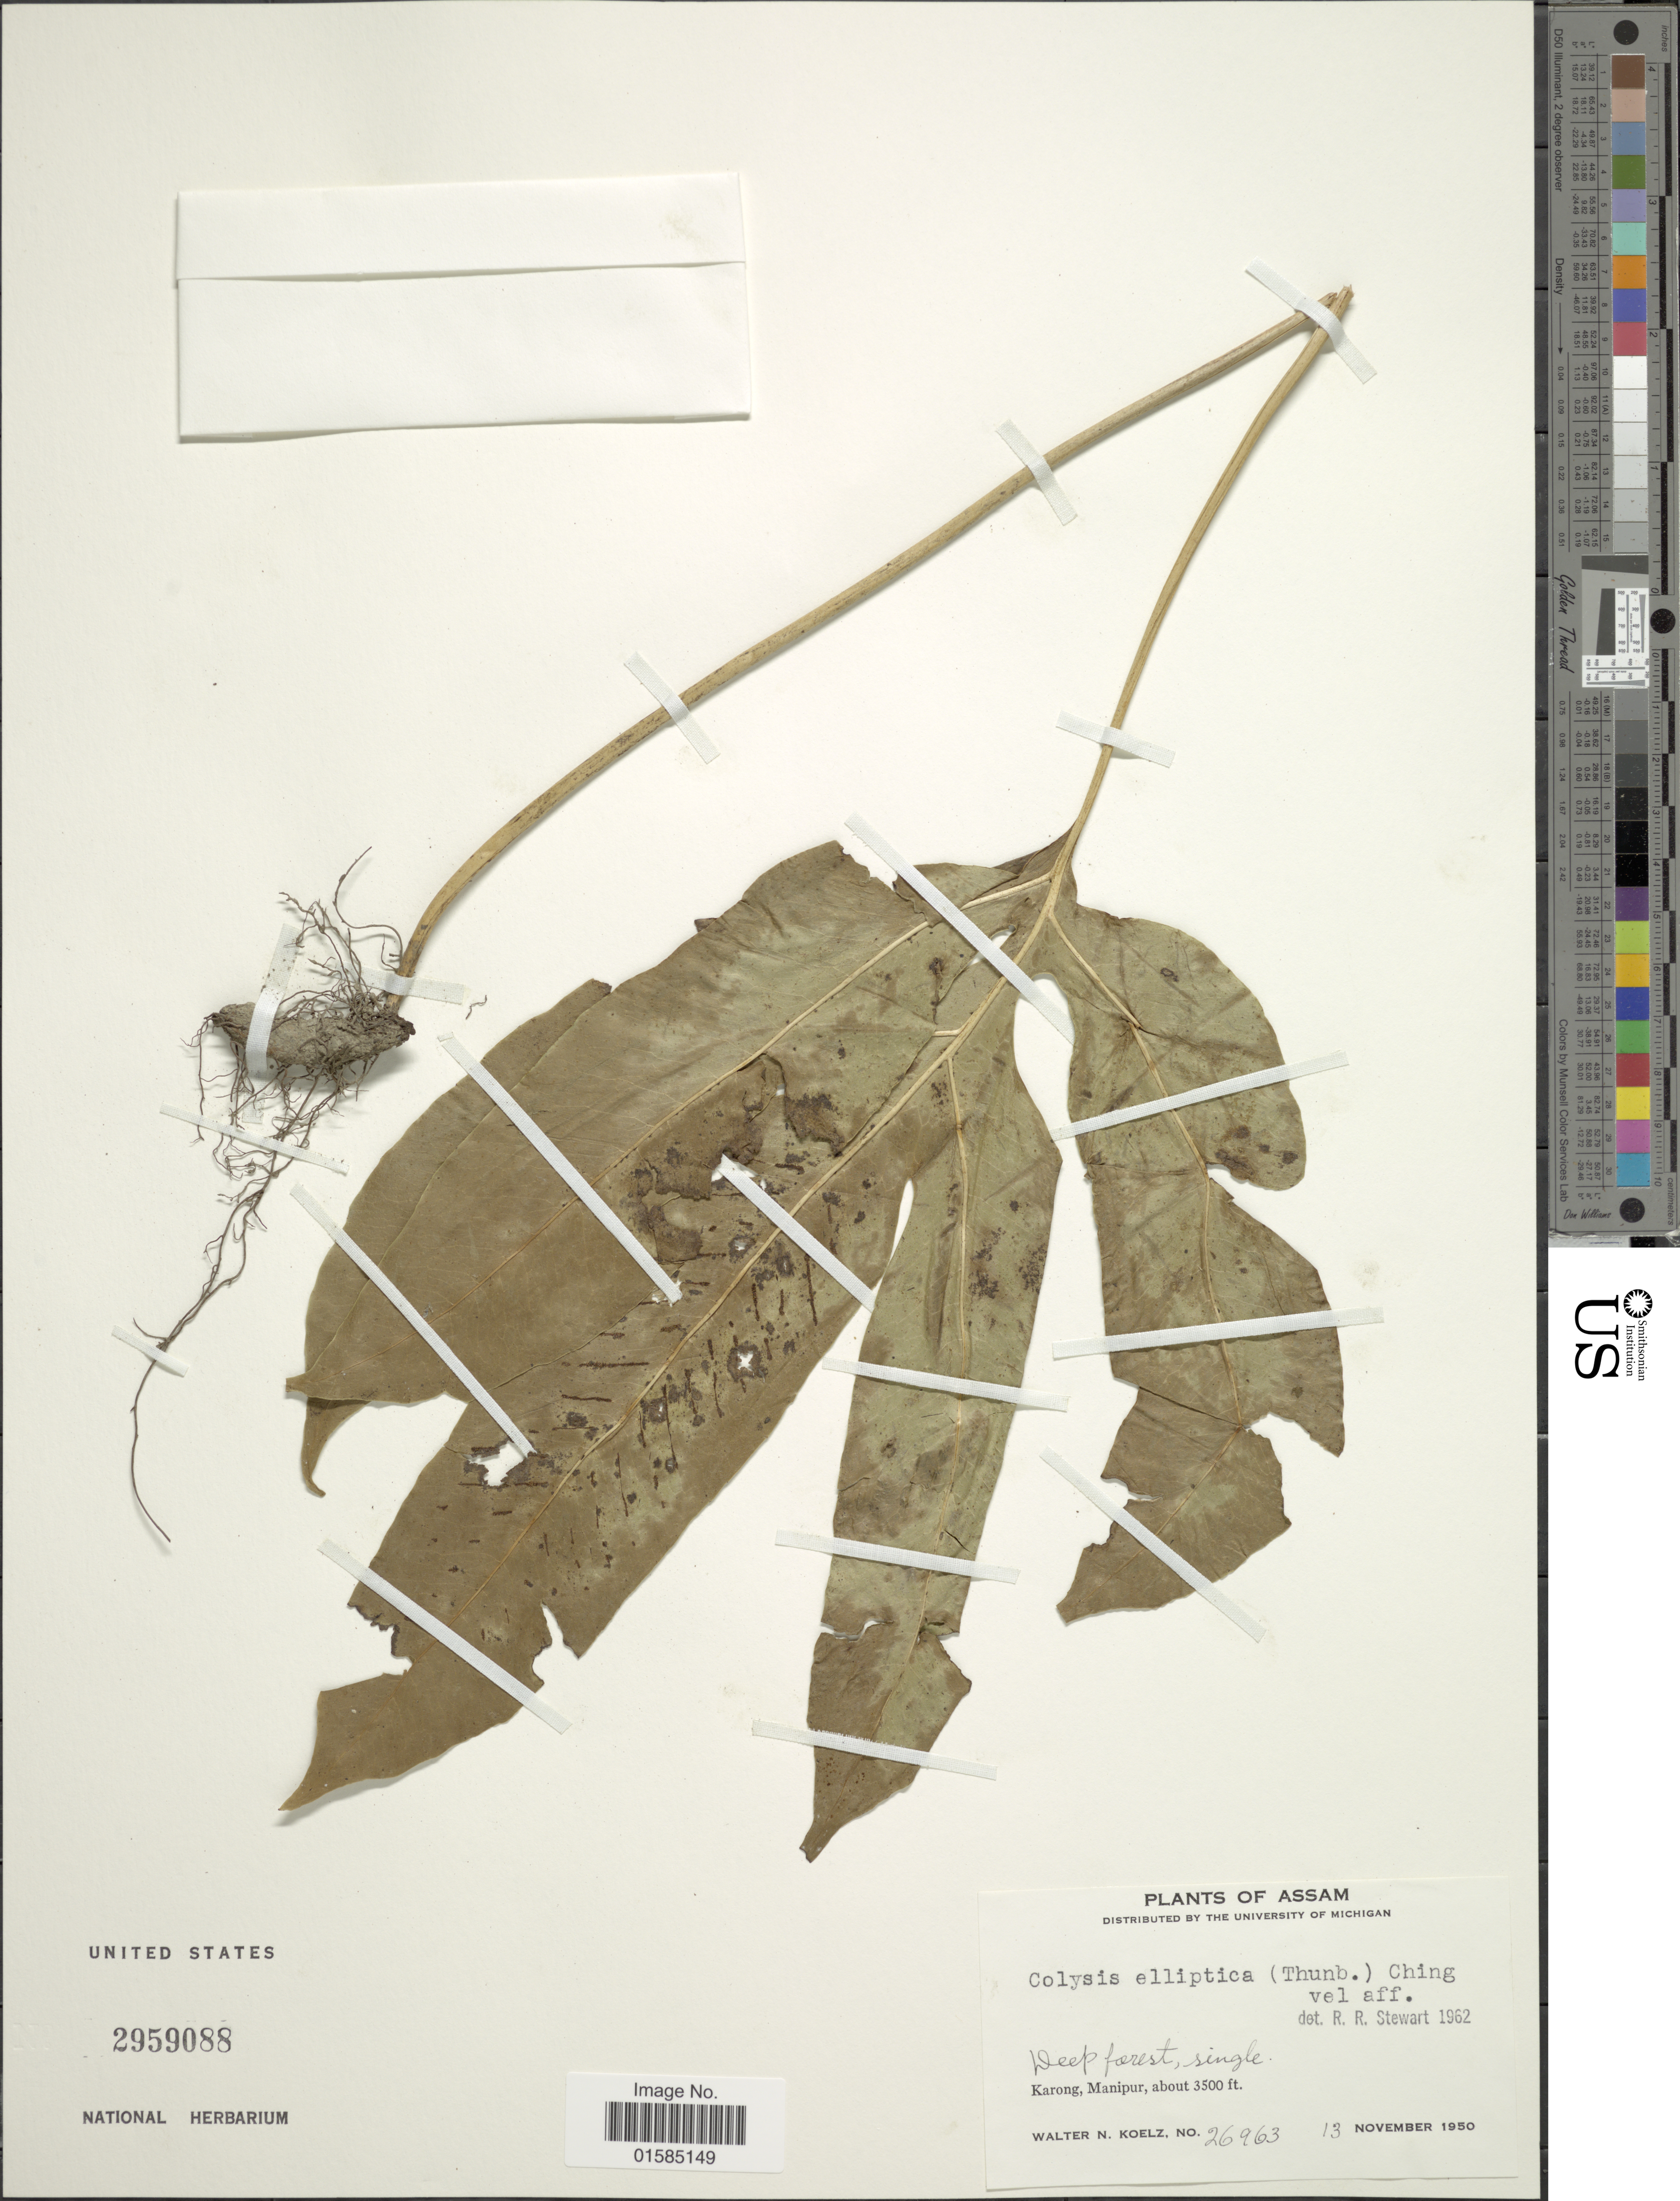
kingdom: Plantae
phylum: Tracheophyta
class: Polypodiopsida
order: Polypodiales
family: Polypodiaceae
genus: Leptochilus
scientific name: Leptochilus ellipticus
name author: (Thunb.) Noot.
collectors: W. N. Koelz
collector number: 26963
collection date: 1950-11-13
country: India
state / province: Manipur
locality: Assam, Karong, Manipur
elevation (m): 1067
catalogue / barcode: US 2959088